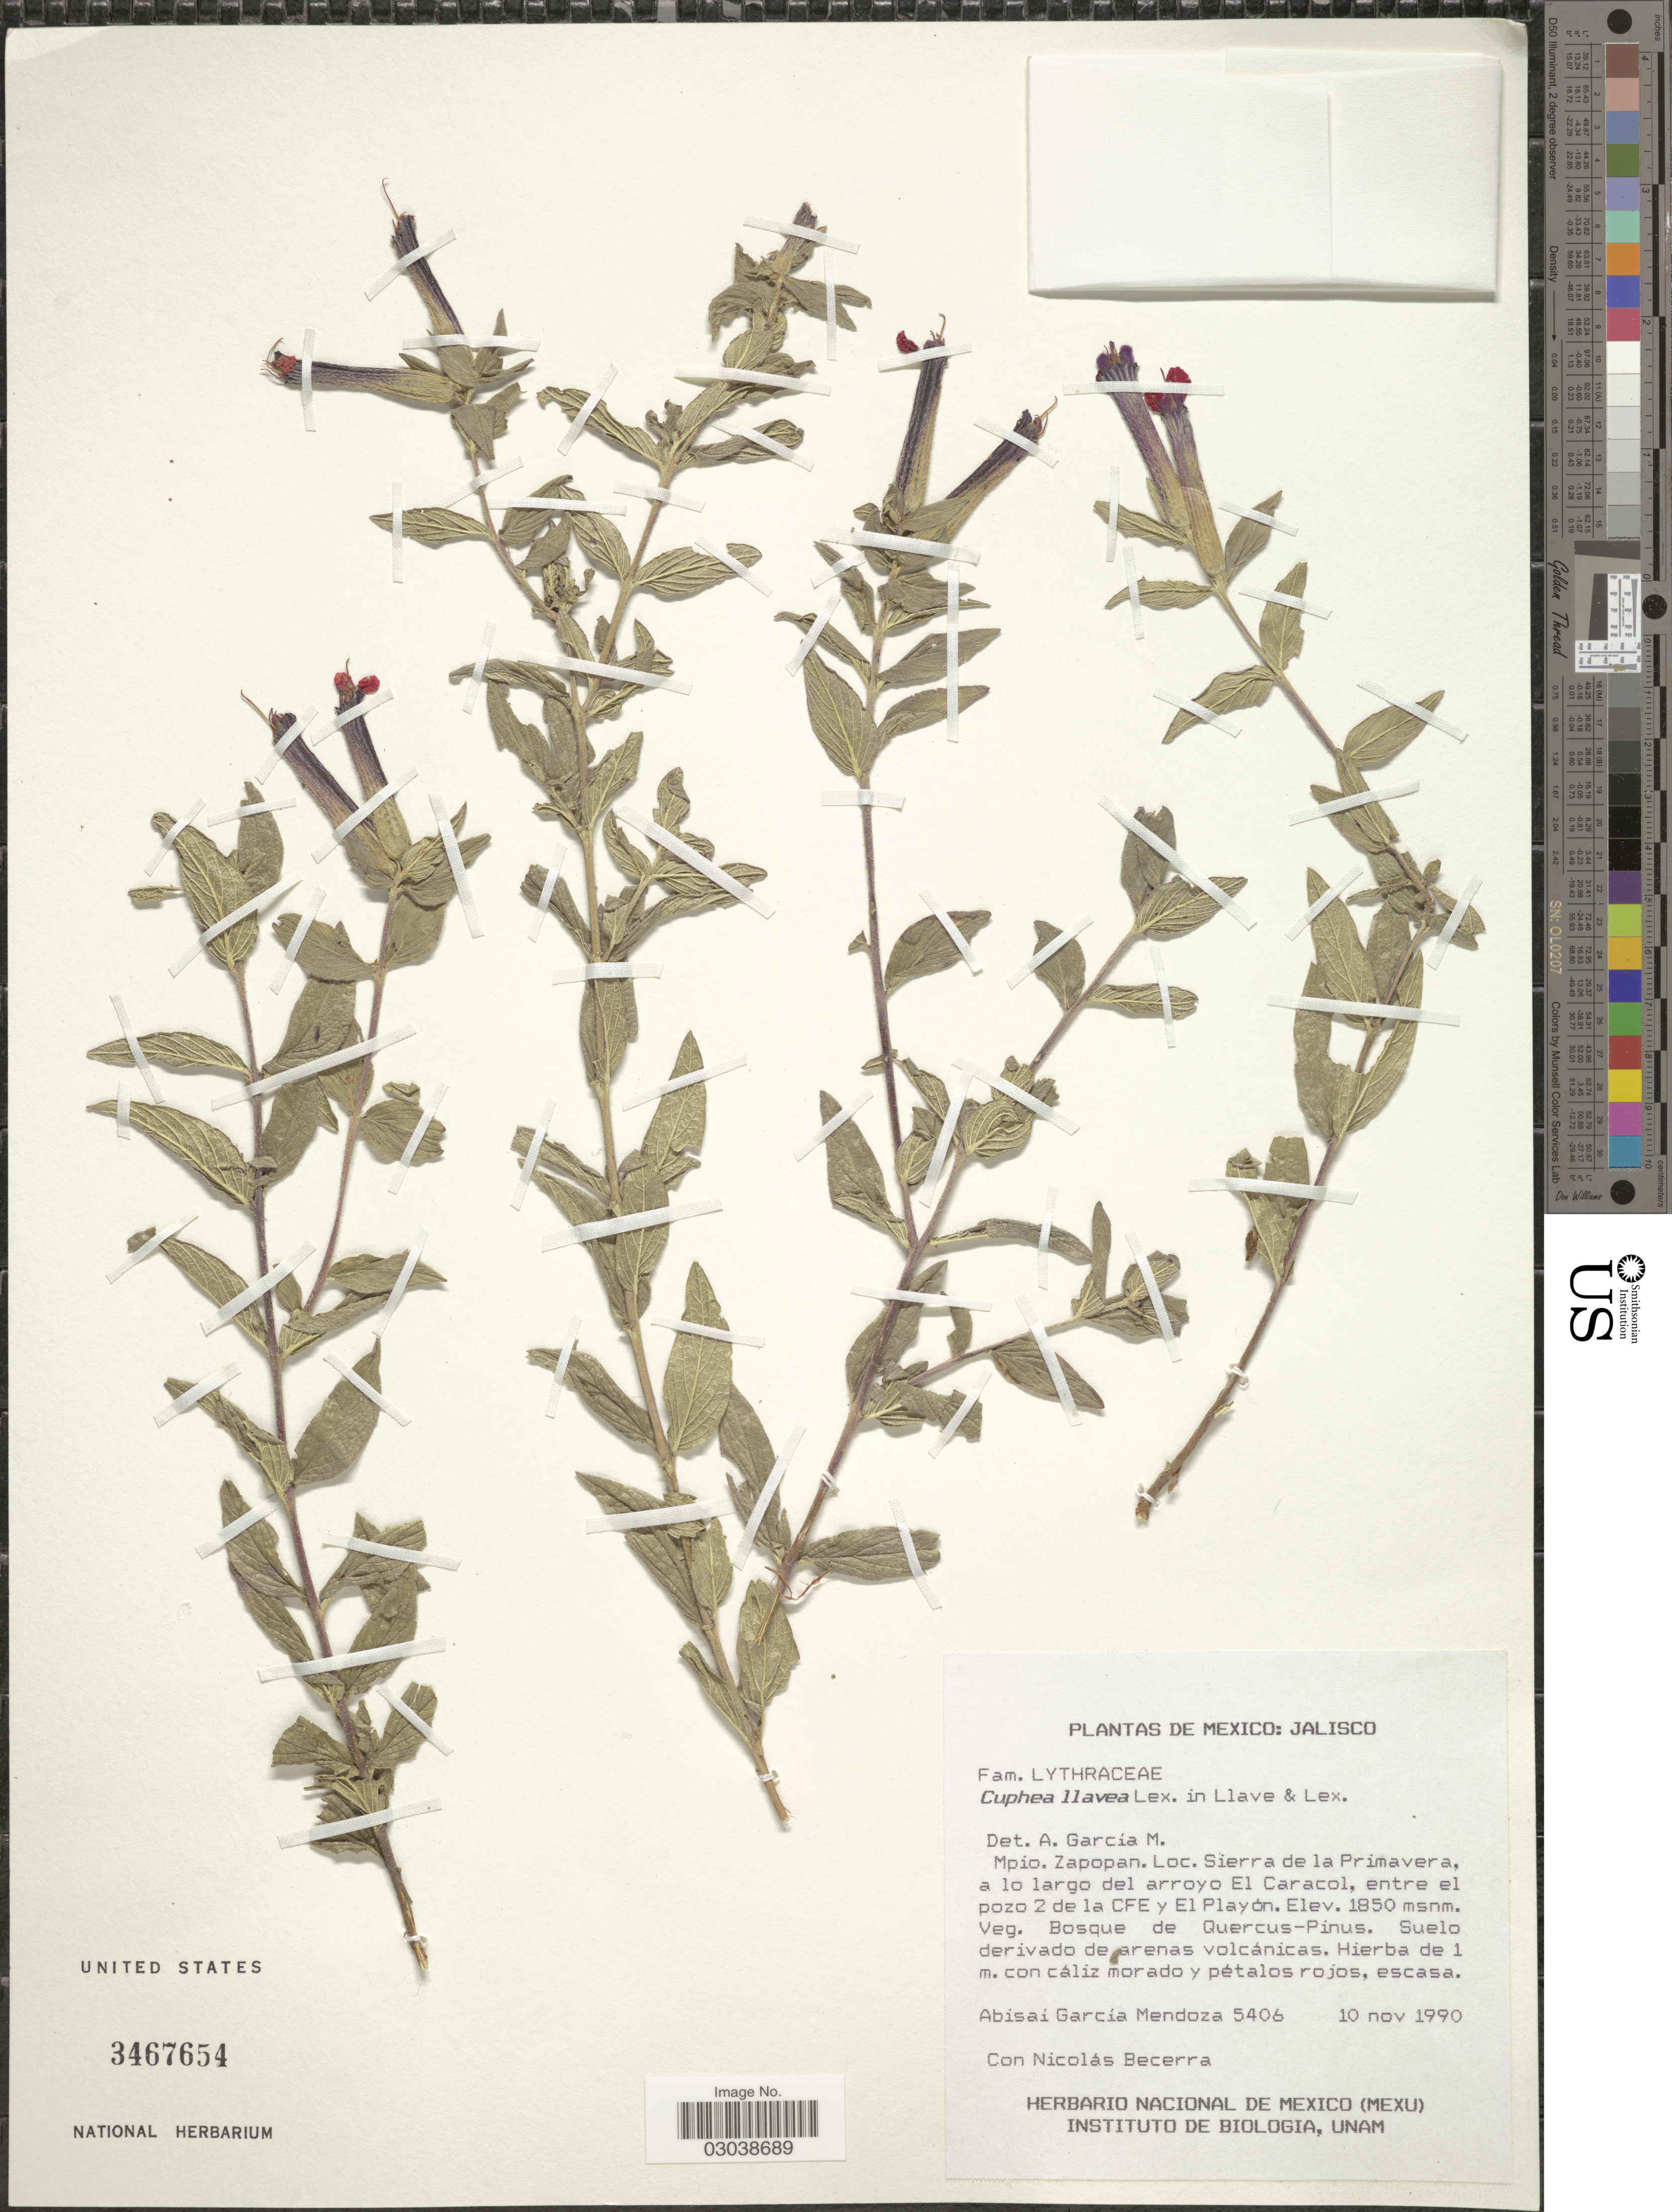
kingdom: Plantae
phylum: Tracheophyta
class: Magnoliopsida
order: Myrtales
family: Lythraceae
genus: Cuphea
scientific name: Cuphea llavea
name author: Lex.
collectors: A. García-Mendoza & N. Becerra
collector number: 5406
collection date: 1990-11-10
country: Mexico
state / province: Jalisco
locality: Mpio. Zapopan, Sierra de la Primavera, a lo largo del arroyo El Caracol, entre el pozo 2 de la CFE y El Playón.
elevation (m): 1850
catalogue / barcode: US 3467654